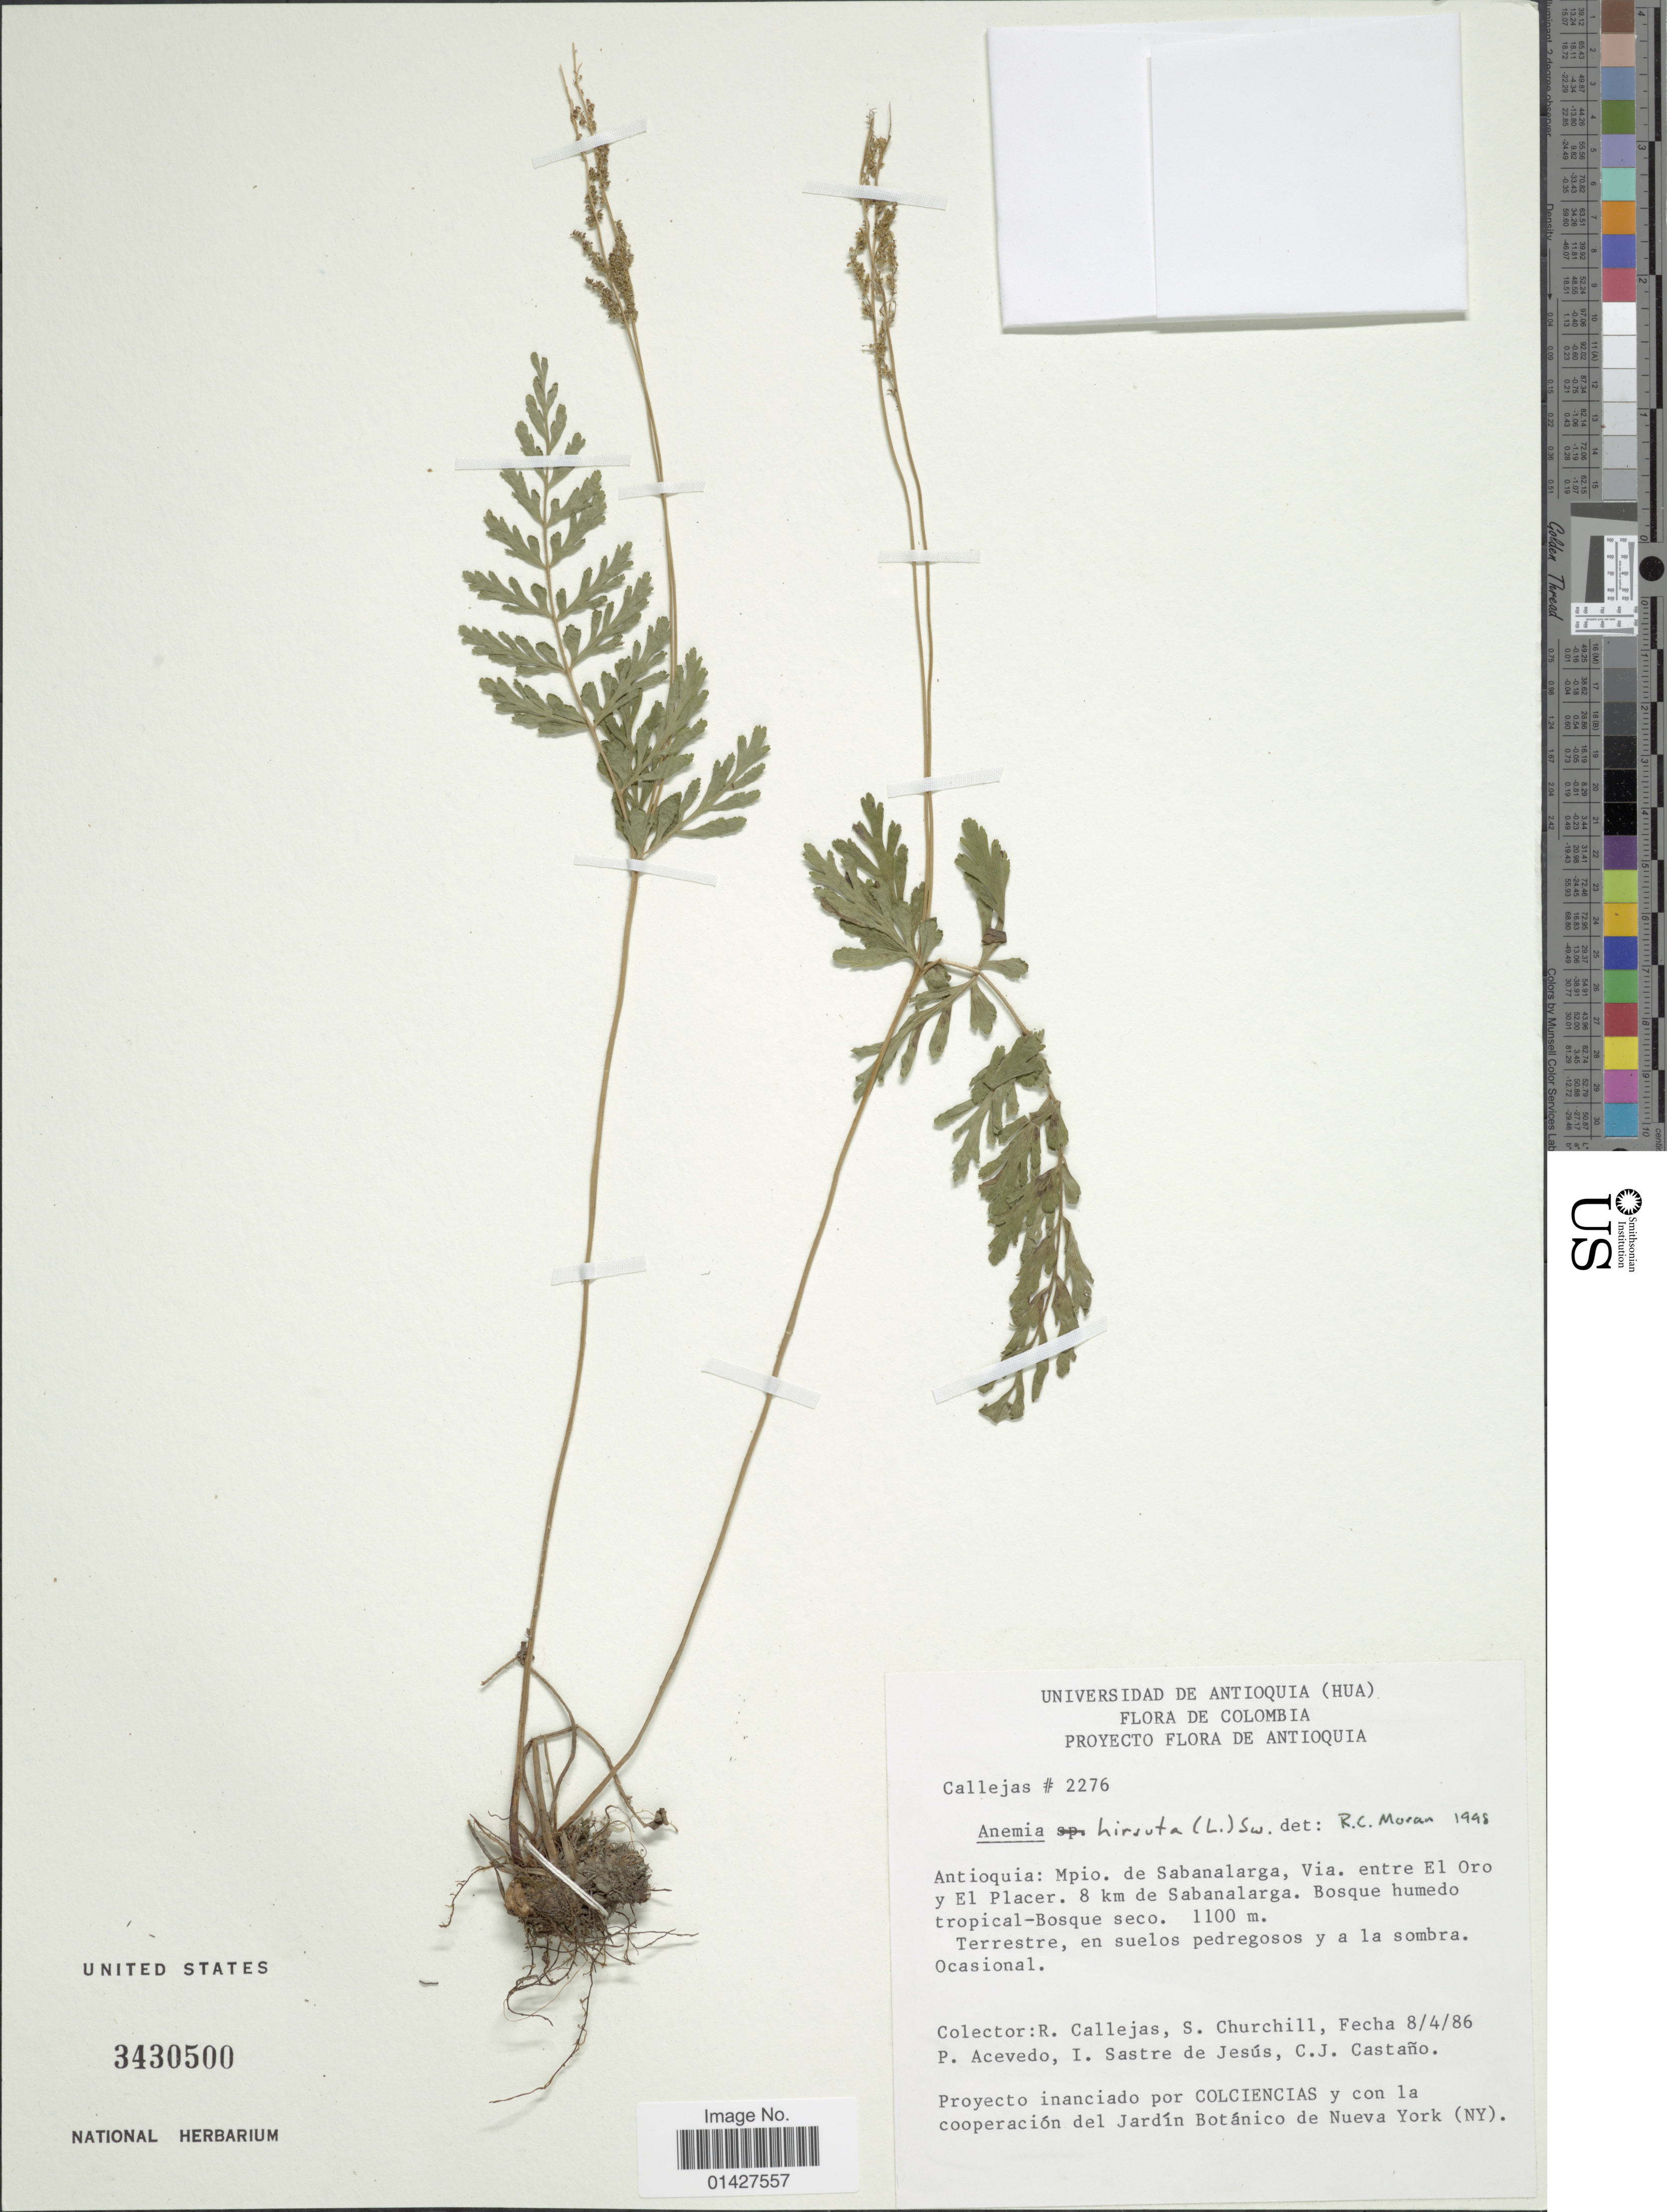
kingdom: Plantae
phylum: Tracheophyta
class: Polypodiopsida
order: Schizaeales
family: Anemiaceae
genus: Anemia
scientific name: Anemia hirsuta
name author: (L.) Sw.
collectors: R. Callejas, S. Churchill, P. Acevedo-Rodr., I. Sastre-de Jesús & C. Castaño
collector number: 2276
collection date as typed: Transcribed d/m/y: 8/4/86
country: Colombia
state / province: Antioquia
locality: Mpio. de Sabanalarga, Via. entre El Oro y El Placer, 8 km de Sabanalarga,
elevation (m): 1100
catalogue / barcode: US 3430500